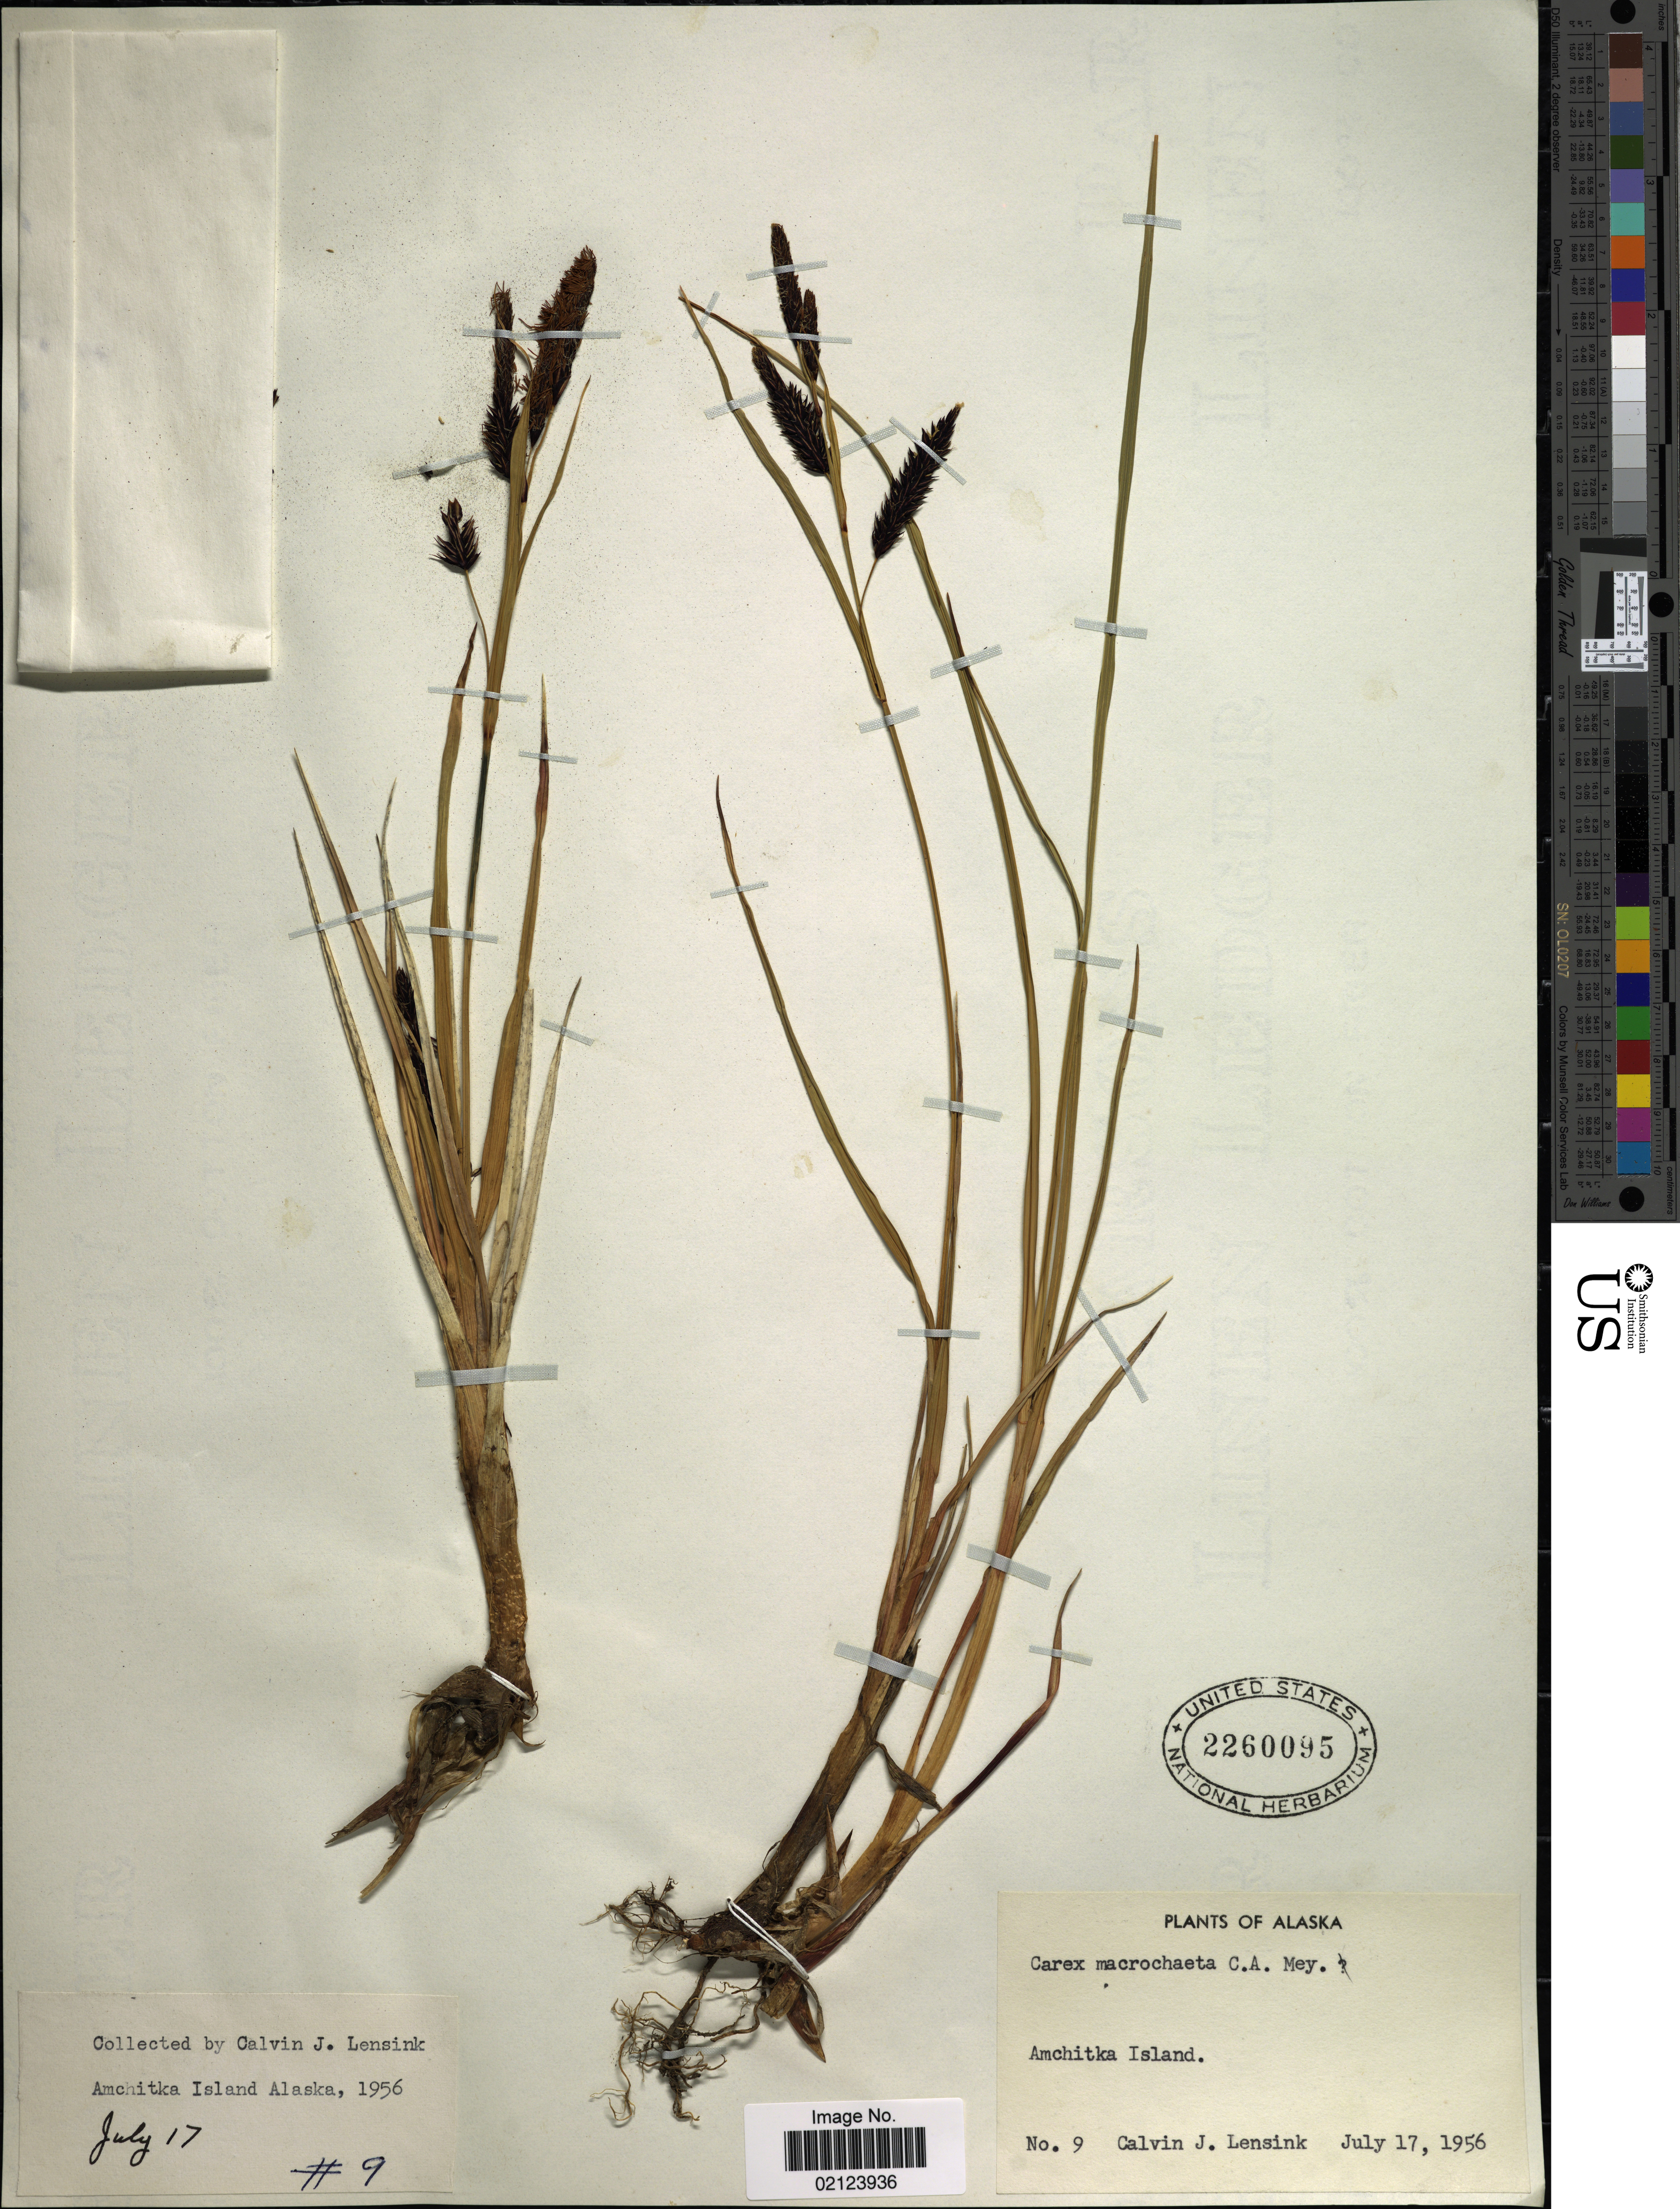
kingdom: Plantae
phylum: Tracheophyta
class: Liliopsida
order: Poales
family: Cyperaceae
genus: Carex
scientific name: Carex macrochaeta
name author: C.A. Mey.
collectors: C. Lensink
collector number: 9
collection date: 1956-07-17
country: United States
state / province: Alaska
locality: Amchitka Island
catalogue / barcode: US 2260095